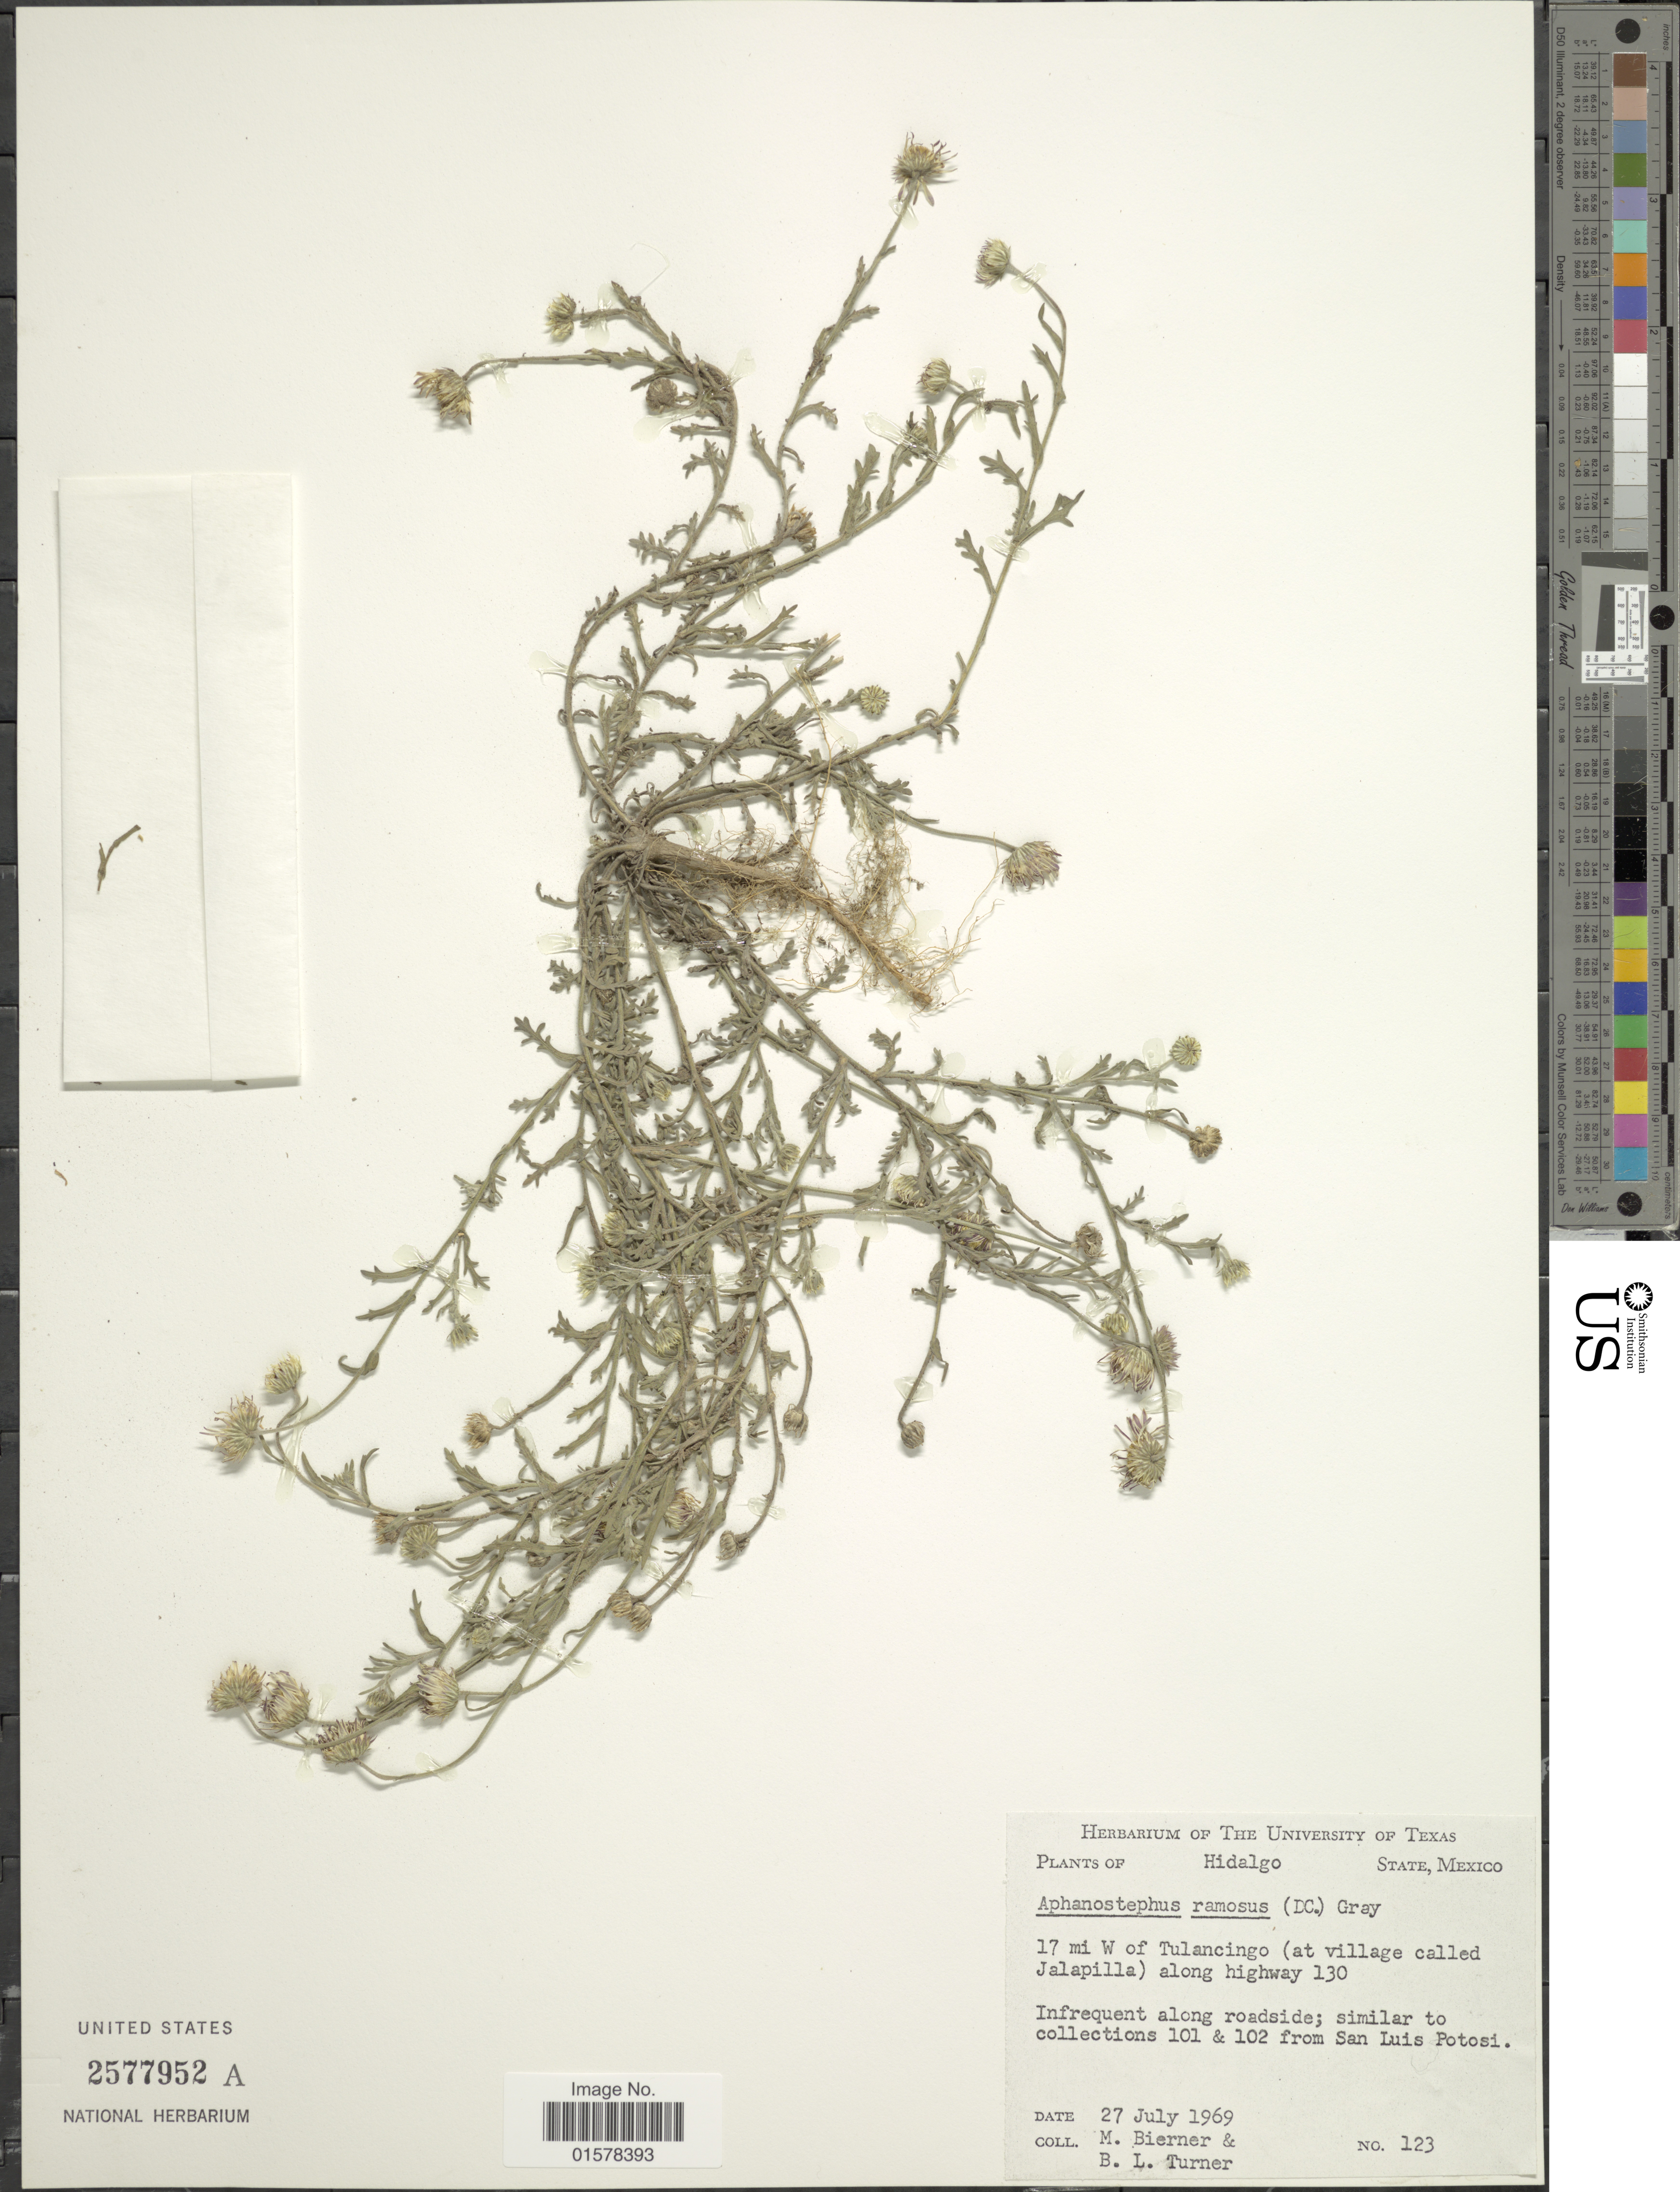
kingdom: Plantae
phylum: Tracheophyta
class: Magnoliopsida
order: Asterales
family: Asteraceae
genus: Aphanostephus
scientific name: Aphanostephus ramosus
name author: (DC.) A. Gray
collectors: M. W. Bierner & B. L. Turner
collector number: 123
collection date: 1969-07-27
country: Mexico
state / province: Hidalgo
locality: Hidalgo State, Mexico. 17 mi W of Tulancingo (at village called Jalapilla) along highway 130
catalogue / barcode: US 2577952A